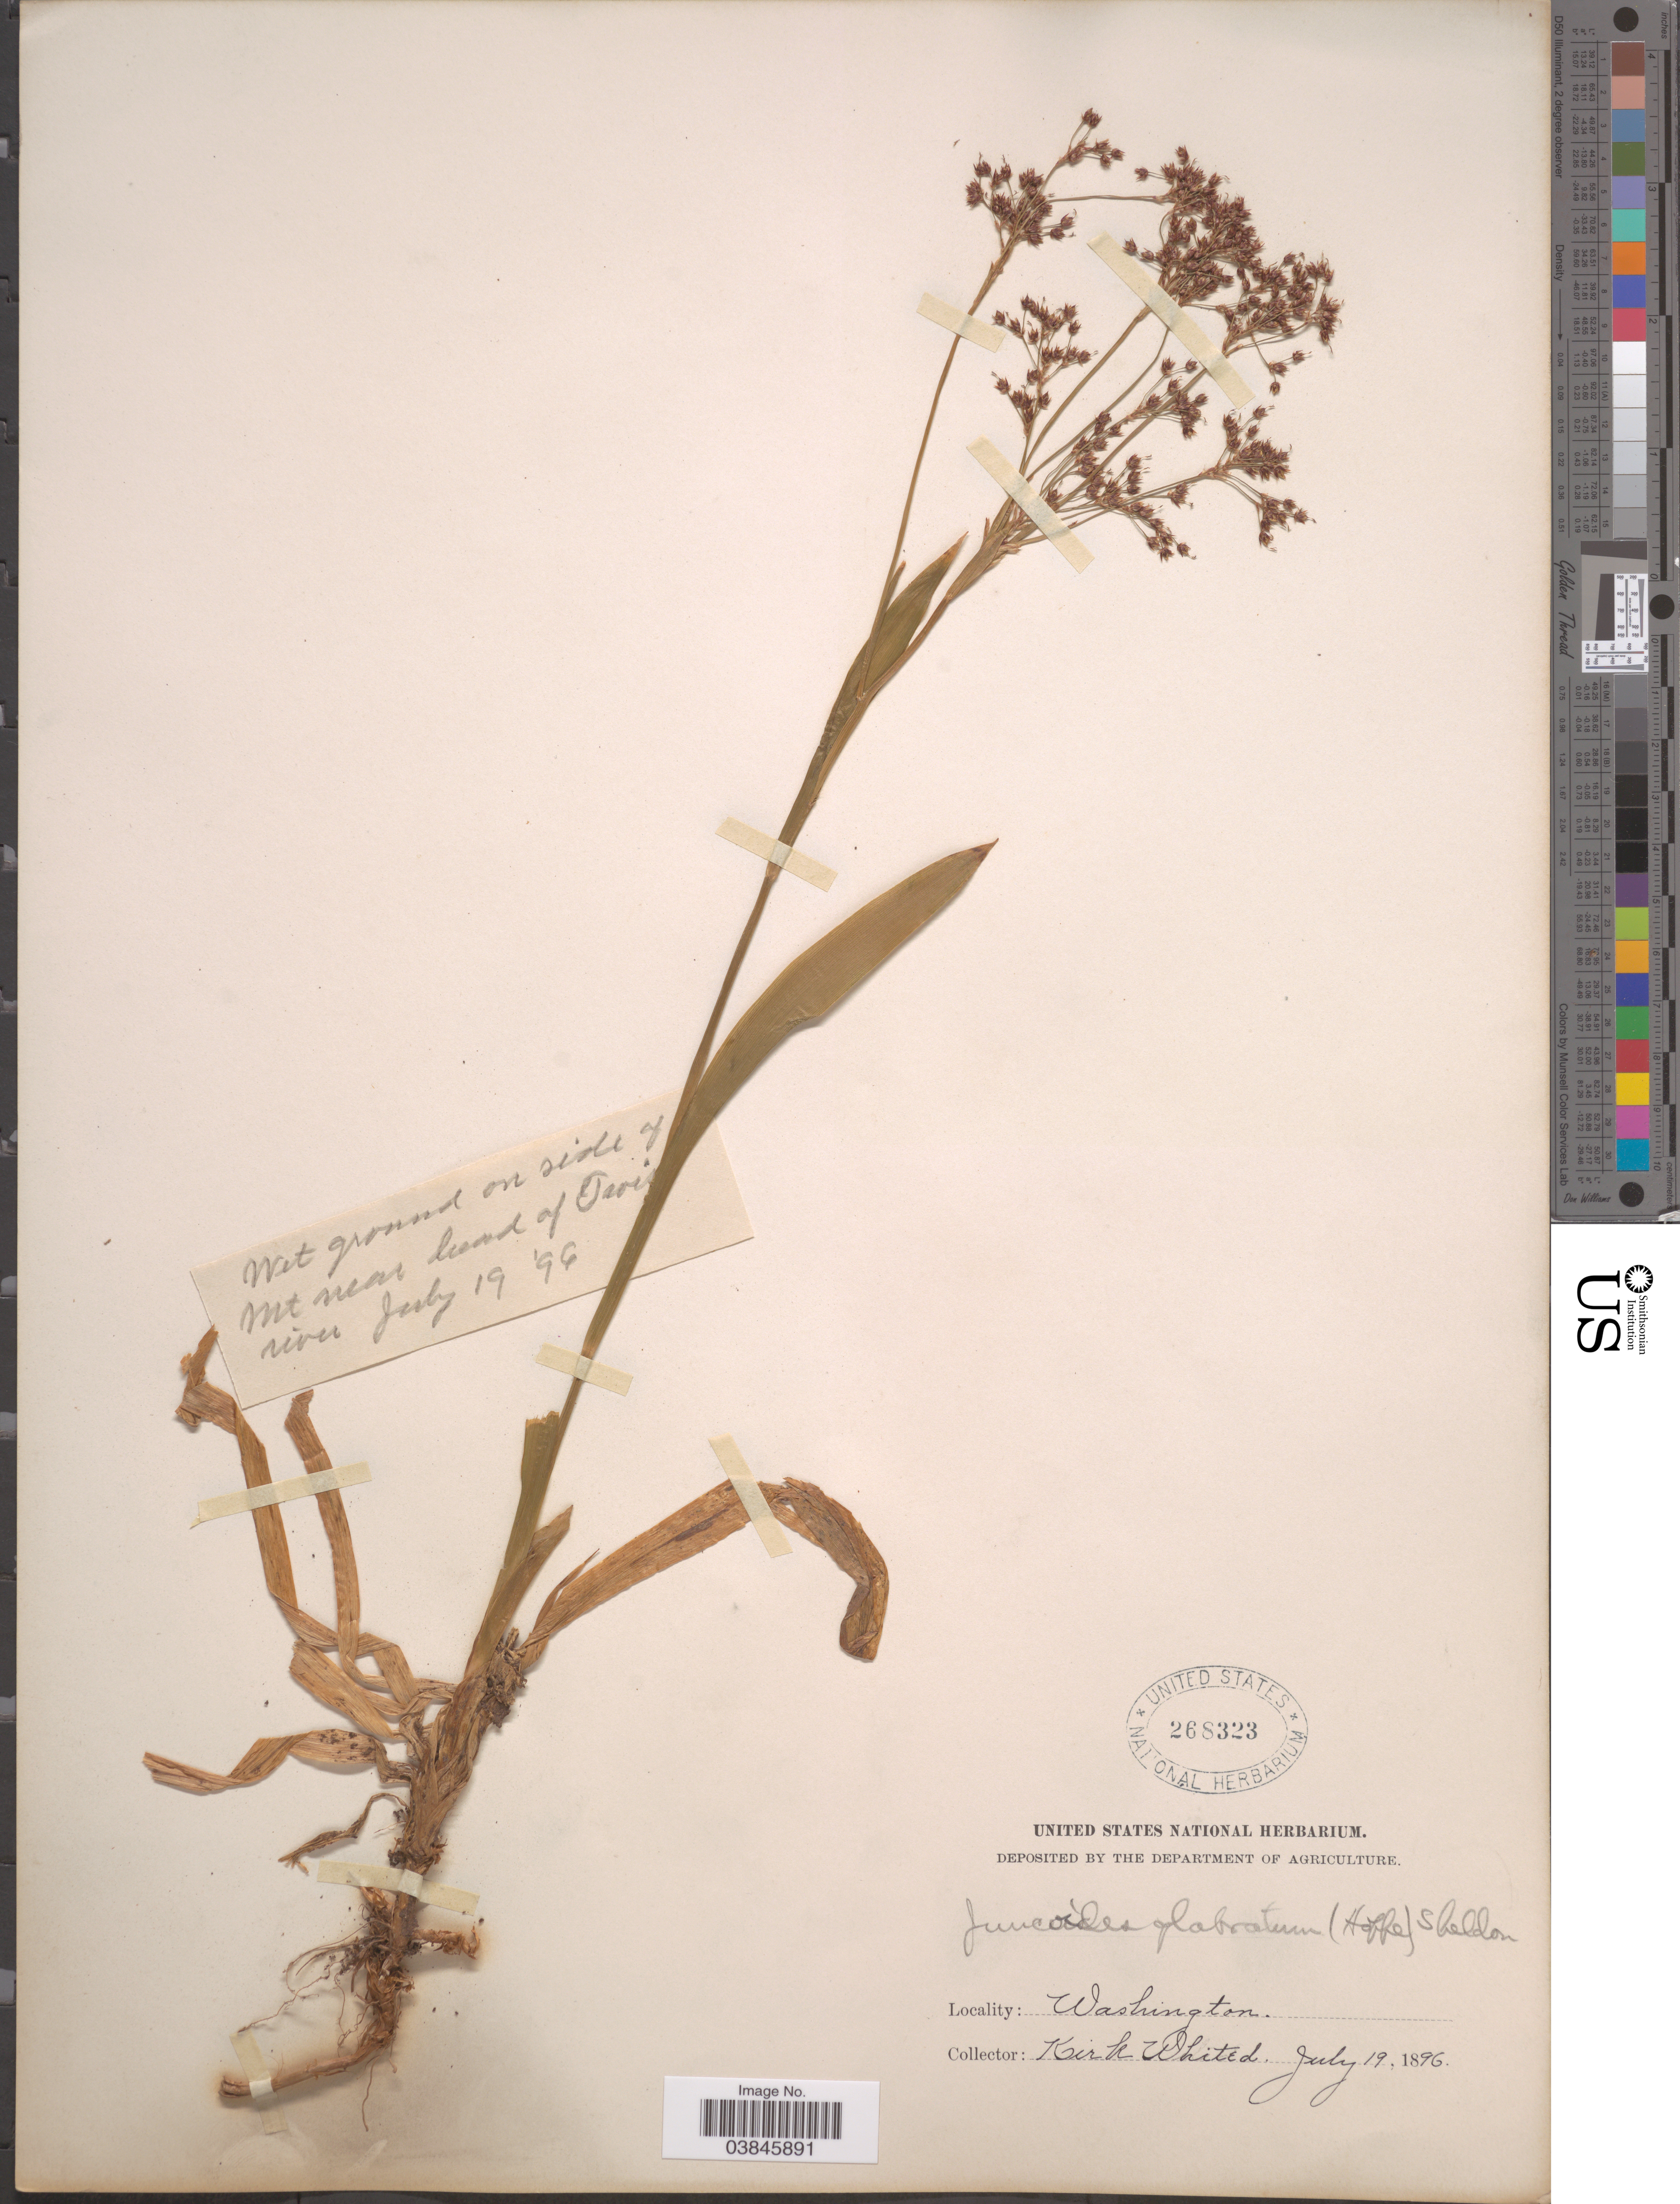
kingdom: Plantae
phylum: Tracheophyta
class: Liliopsida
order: Poales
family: Juncaceae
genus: Luzula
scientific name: Luzula glabrata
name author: (Hoppe) Desv.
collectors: K. Whited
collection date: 1896-07-19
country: United States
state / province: Washington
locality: Wet ground on side of Mt near head of Twisp river.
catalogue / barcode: US 268323